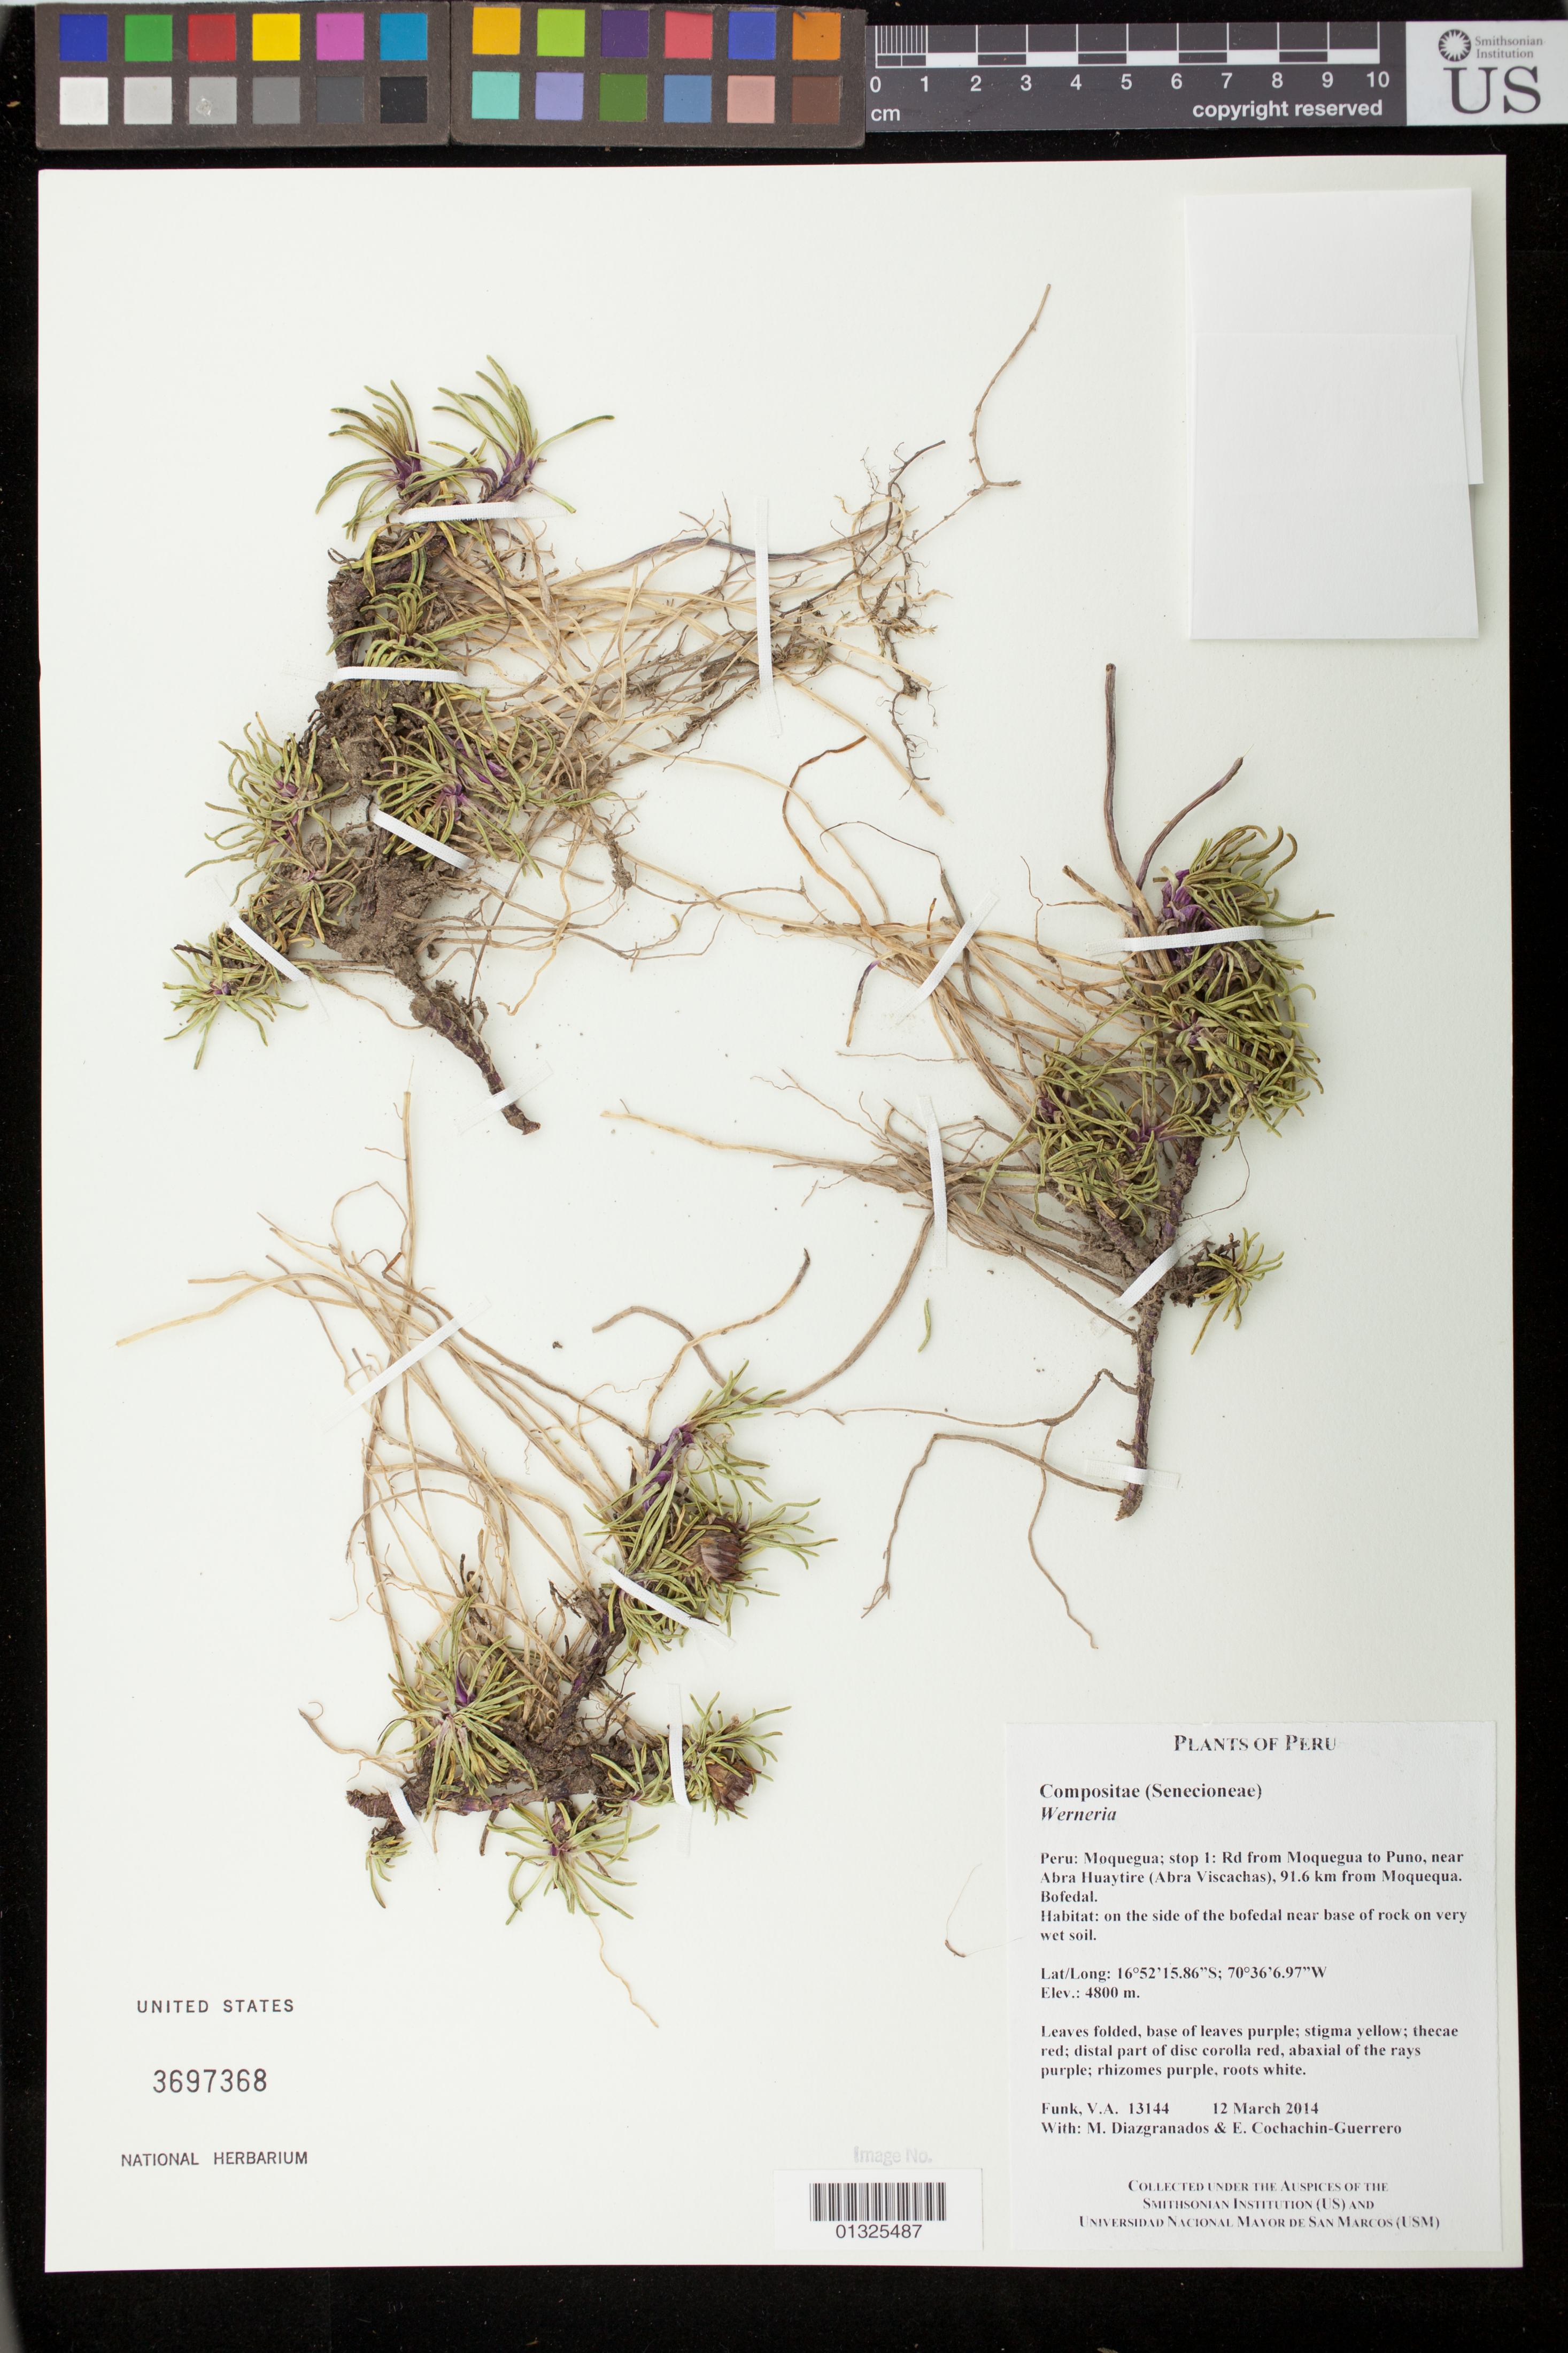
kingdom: Plantae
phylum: Tracheophyta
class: Magnoliopsida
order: Asterales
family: Asteraceae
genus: Werneria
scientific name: Werneria orbignyana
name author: Wedd.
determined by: Calvo, Joel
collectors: M. Diazgranados C. & E. Cochachin Guerrero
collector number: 13144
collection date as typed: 12 March 2014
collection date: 2014-03-12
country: Peru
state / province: Moquegua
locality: Road from Moquegua to Puno, near Abra Huaytire (Abra Viscachas), 91.6 km from Moquequa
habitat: Bofedal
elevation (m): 4800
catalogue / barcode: US 3697368